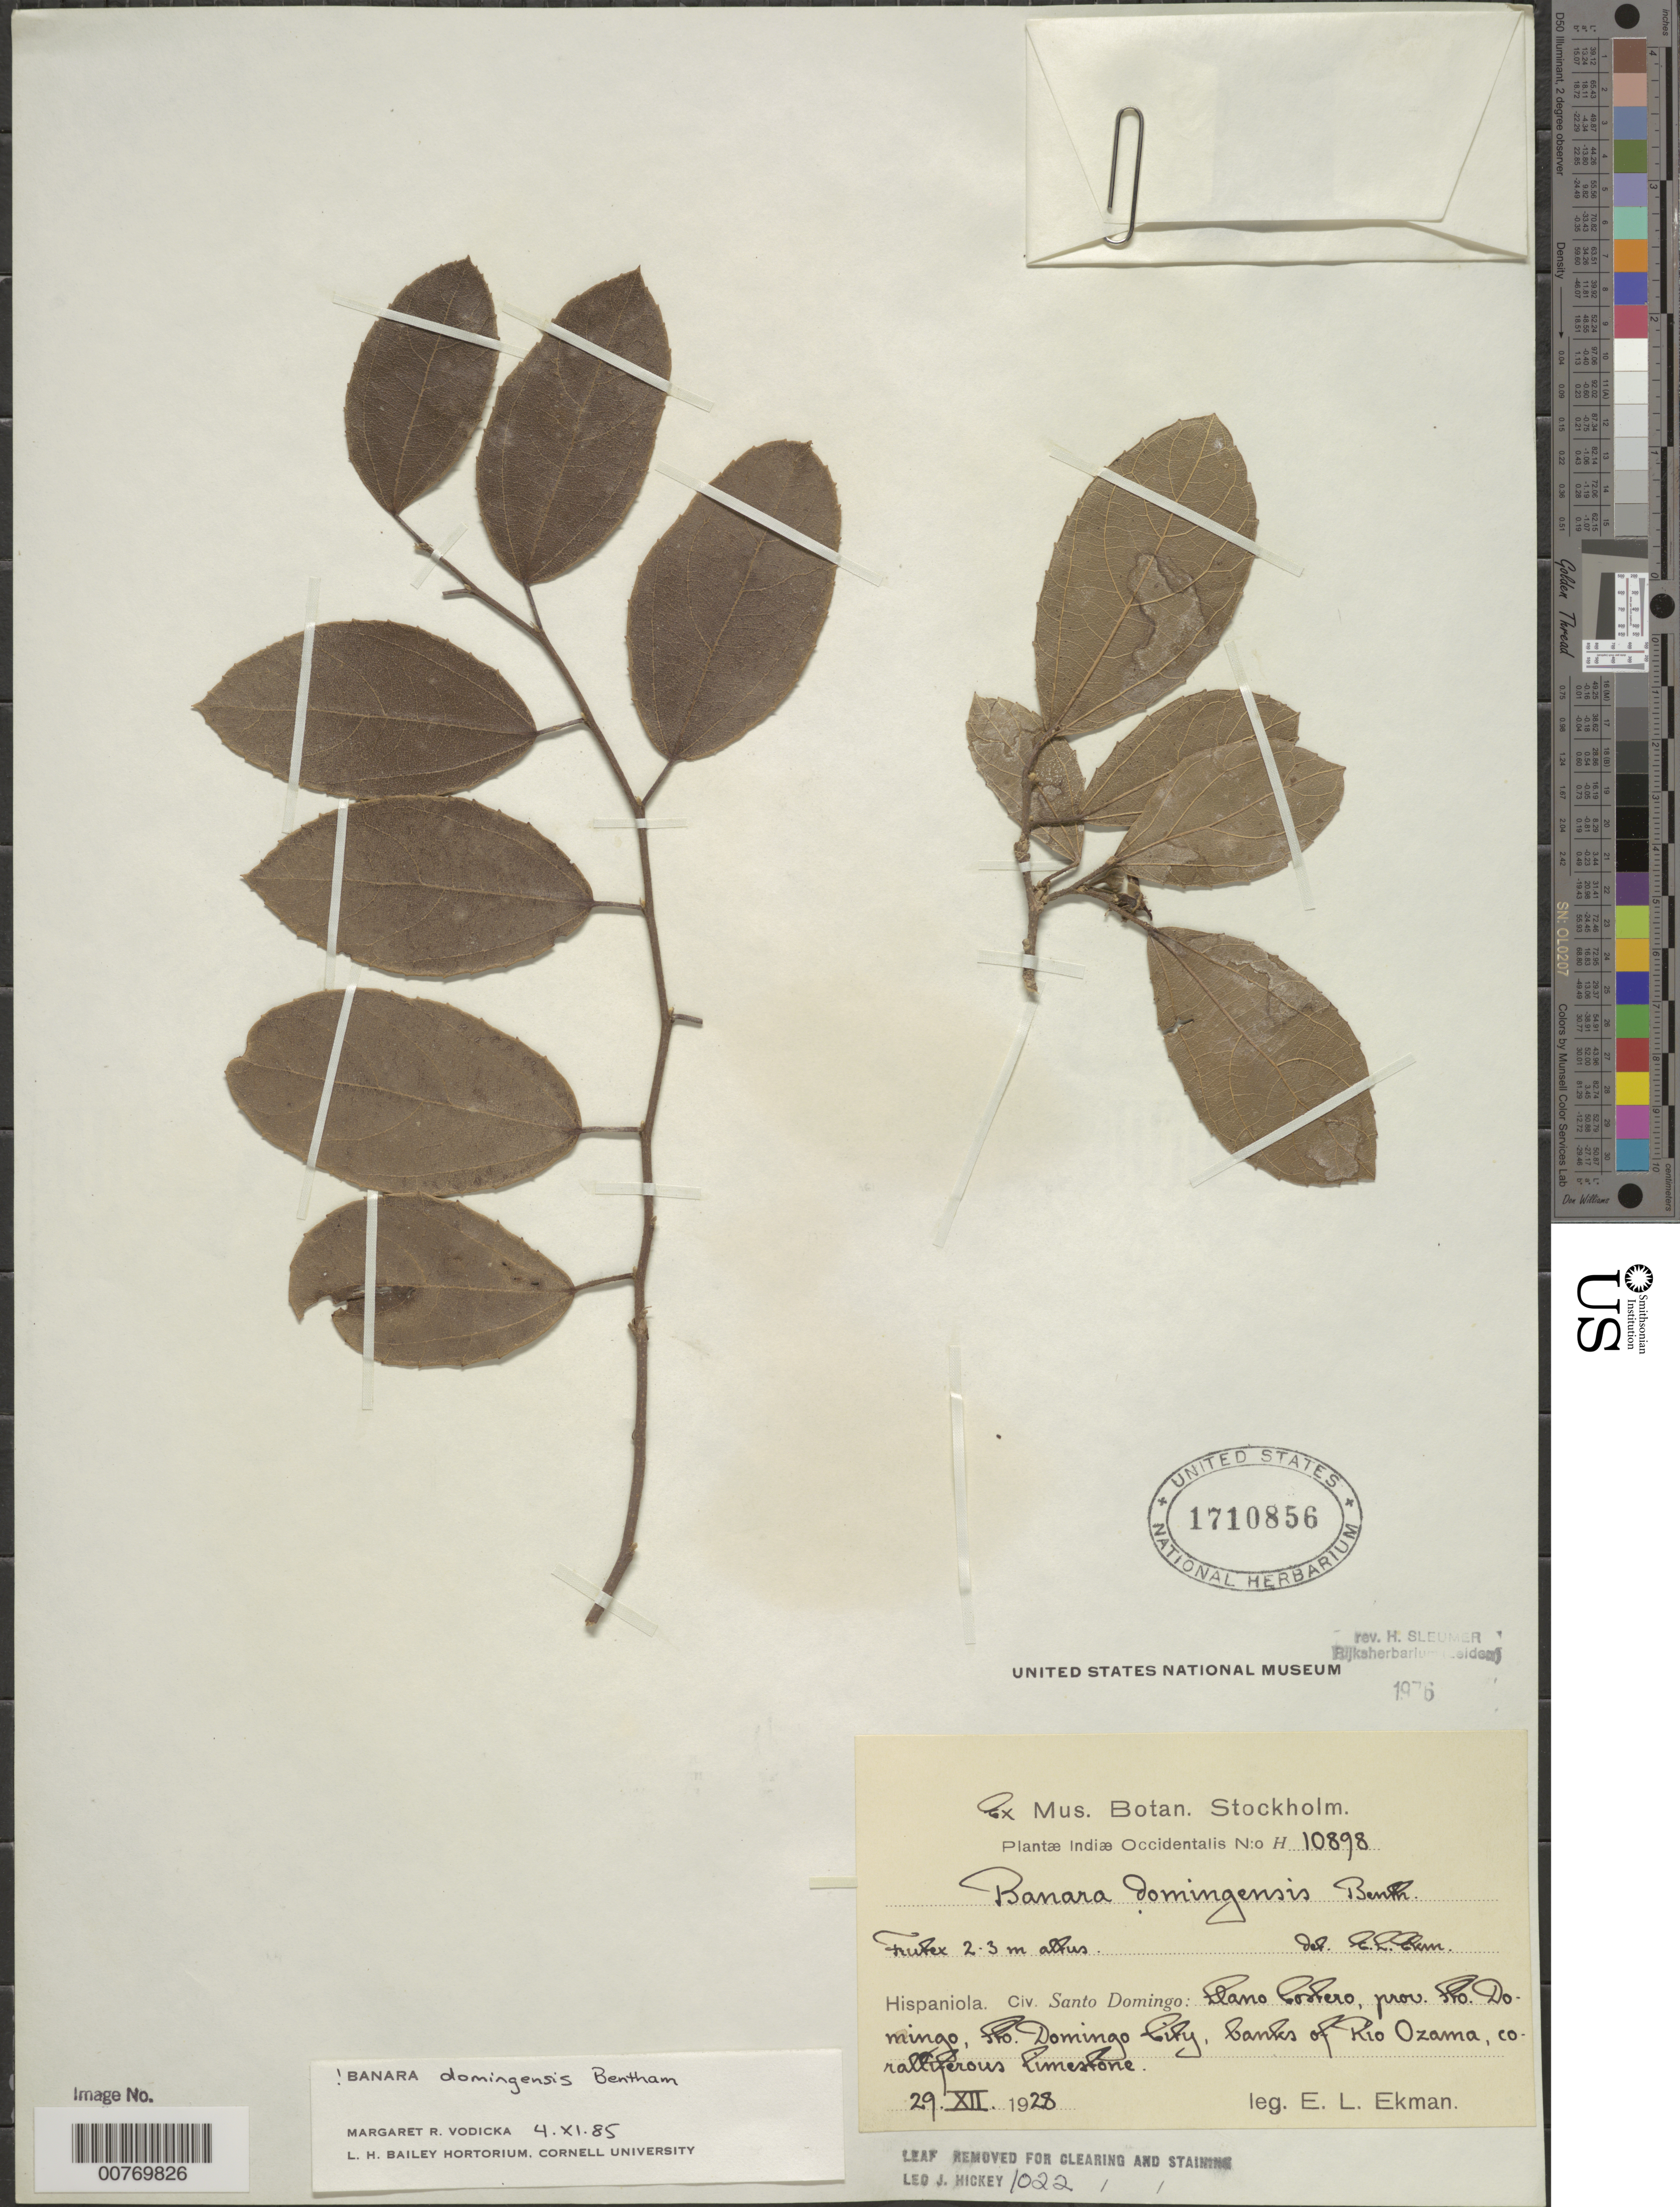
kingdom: Plantae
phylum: Tracheophyta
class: Magnoliopsida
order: Malpighiales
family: Salicaceae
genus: Banara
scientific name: Banara domingensis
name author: Benth.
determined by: Vodicka, M. R.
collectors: E. L. Ekman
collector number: H 10898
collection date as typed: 29 Dec 1928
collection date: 1928-12-29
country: Dominican Republic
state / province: Santo Domingo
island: Hispaniola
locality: Llano Terrero, Santo Domingo City, banks of Ozama river.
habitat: Coralliferous limestone.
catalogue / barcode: US 1710856